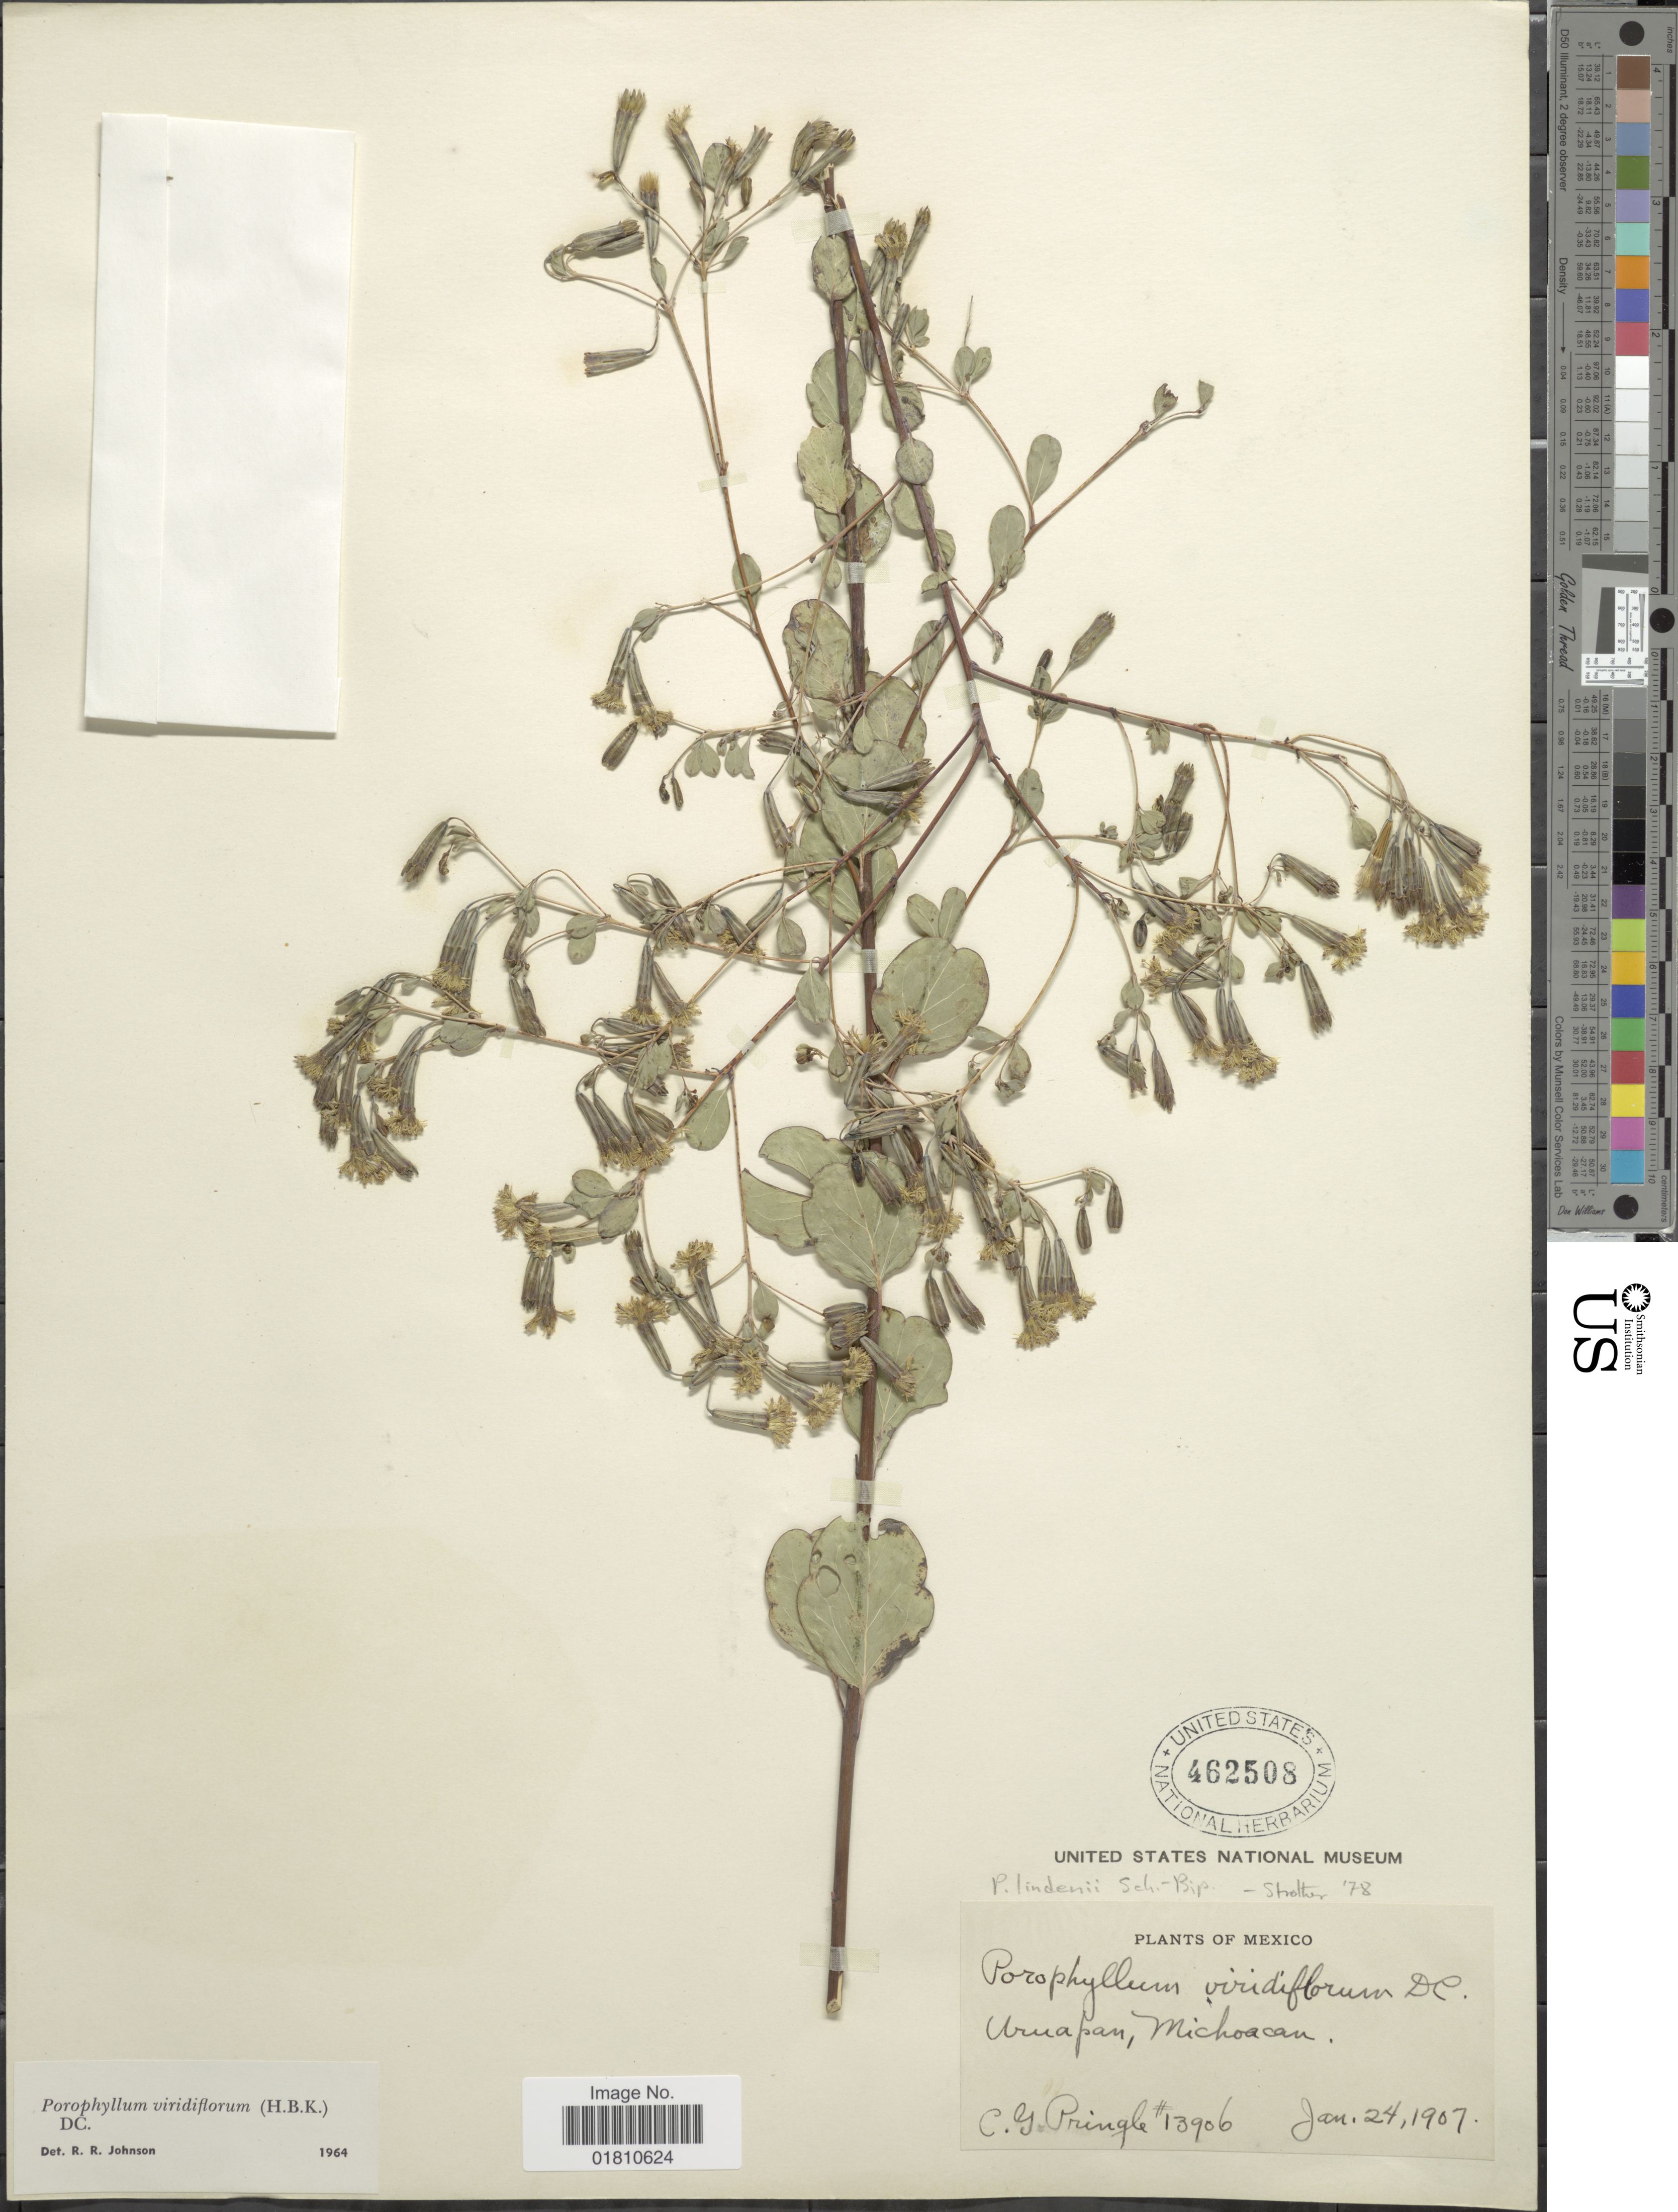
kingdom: Plantae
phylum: Tracheophyta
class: Magnoliopsida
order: Asterales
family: Asteraceae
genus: Porophyllum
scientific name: Porophyllum lindenii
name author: Sch. Bip. ex Seem.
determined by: Anzuinelli, M.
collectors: C. G. Pringle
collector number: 13906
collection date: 1907-01-24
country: Mexico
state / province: Michoacán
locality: Uruapan.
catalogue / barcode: US 462508